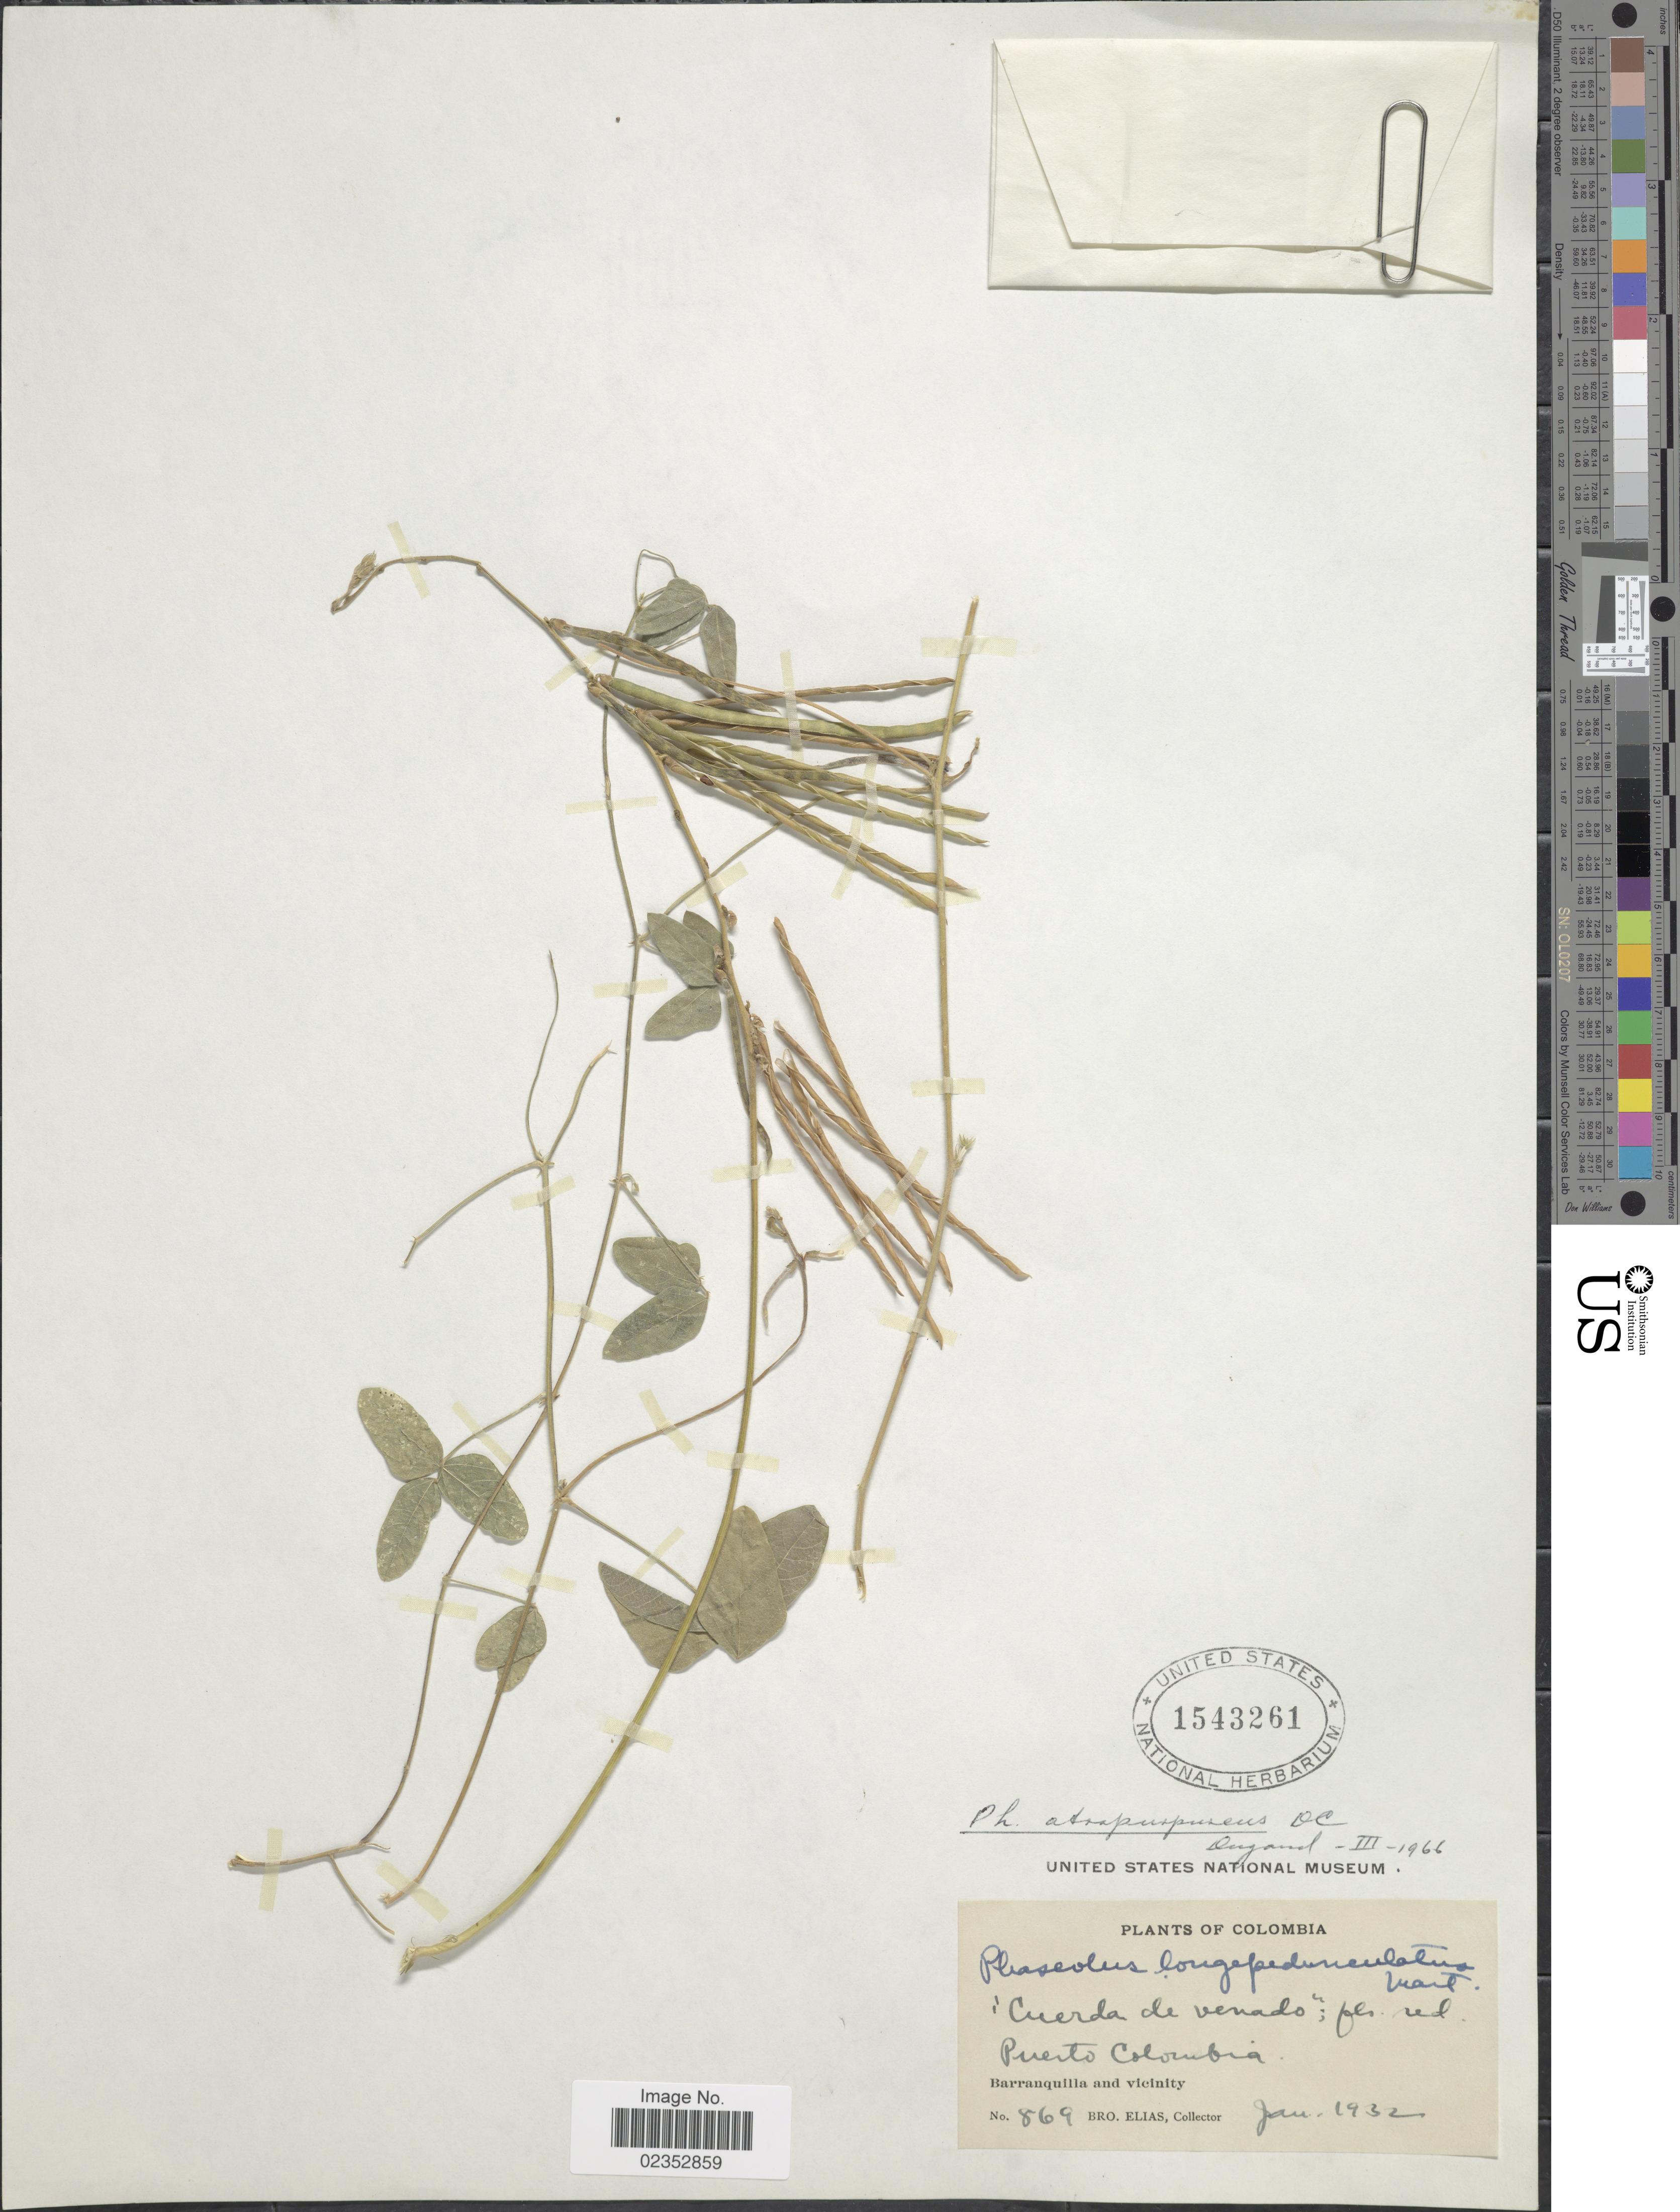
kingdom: Plantae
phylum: Tracheophyta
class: Magnoliopsida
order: Fabales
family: Fabaceae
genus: Macroptilium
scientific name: Macroptilium gracile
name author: (Poepp. ex Benth.) Urb.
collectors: Bro. Elias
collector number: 869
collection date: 1932-01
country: Colombia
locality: Puerto Colombia, Barranquilla and vicinity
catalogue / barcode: US 1543261